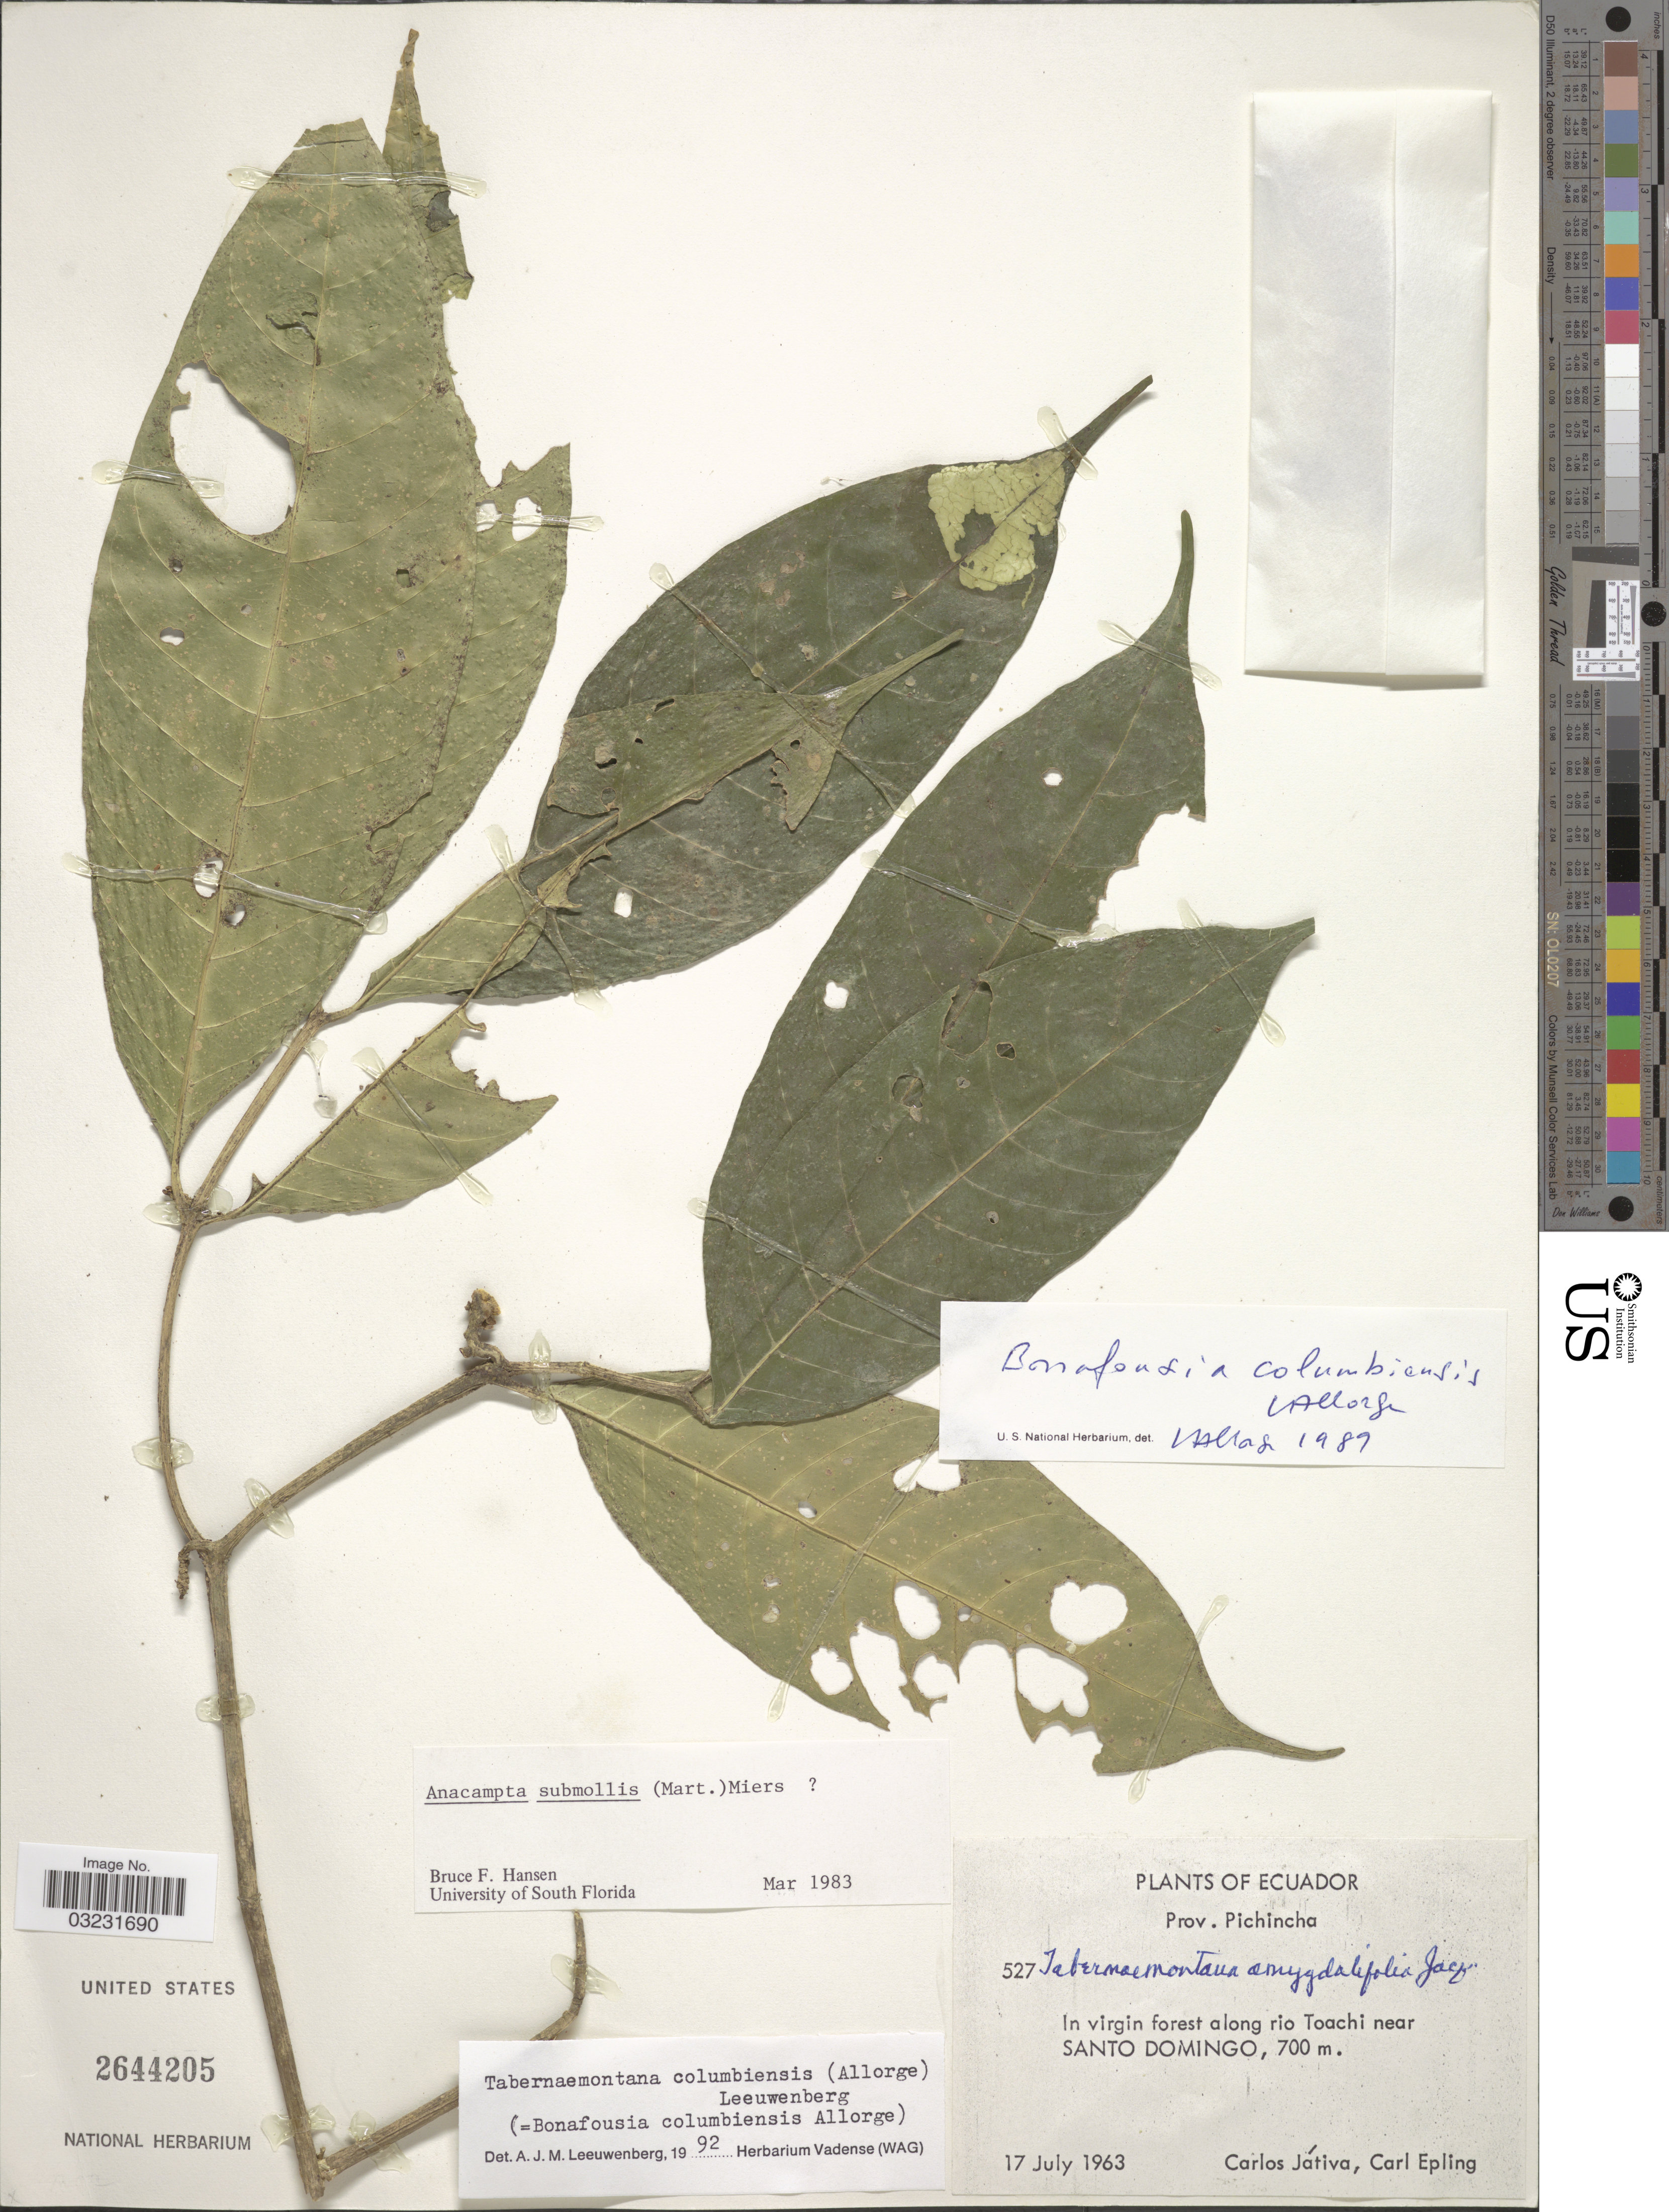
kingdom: Plantae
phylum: Tracheophyta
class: Magnoliopsida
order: Gentianales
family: Apocynaceae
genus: Tabernaemontana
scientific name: Tabernaemontana columbiensis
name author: (L. Allorge) Leeuwenb.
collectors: C. D. Játiva & C. C. Epling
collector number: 527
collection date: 1963-07-17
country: Ecuador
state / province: Pichincha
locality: In virgin forest along rio Toachi near Santo Domingo.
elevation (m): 700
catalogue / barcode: US 2644205